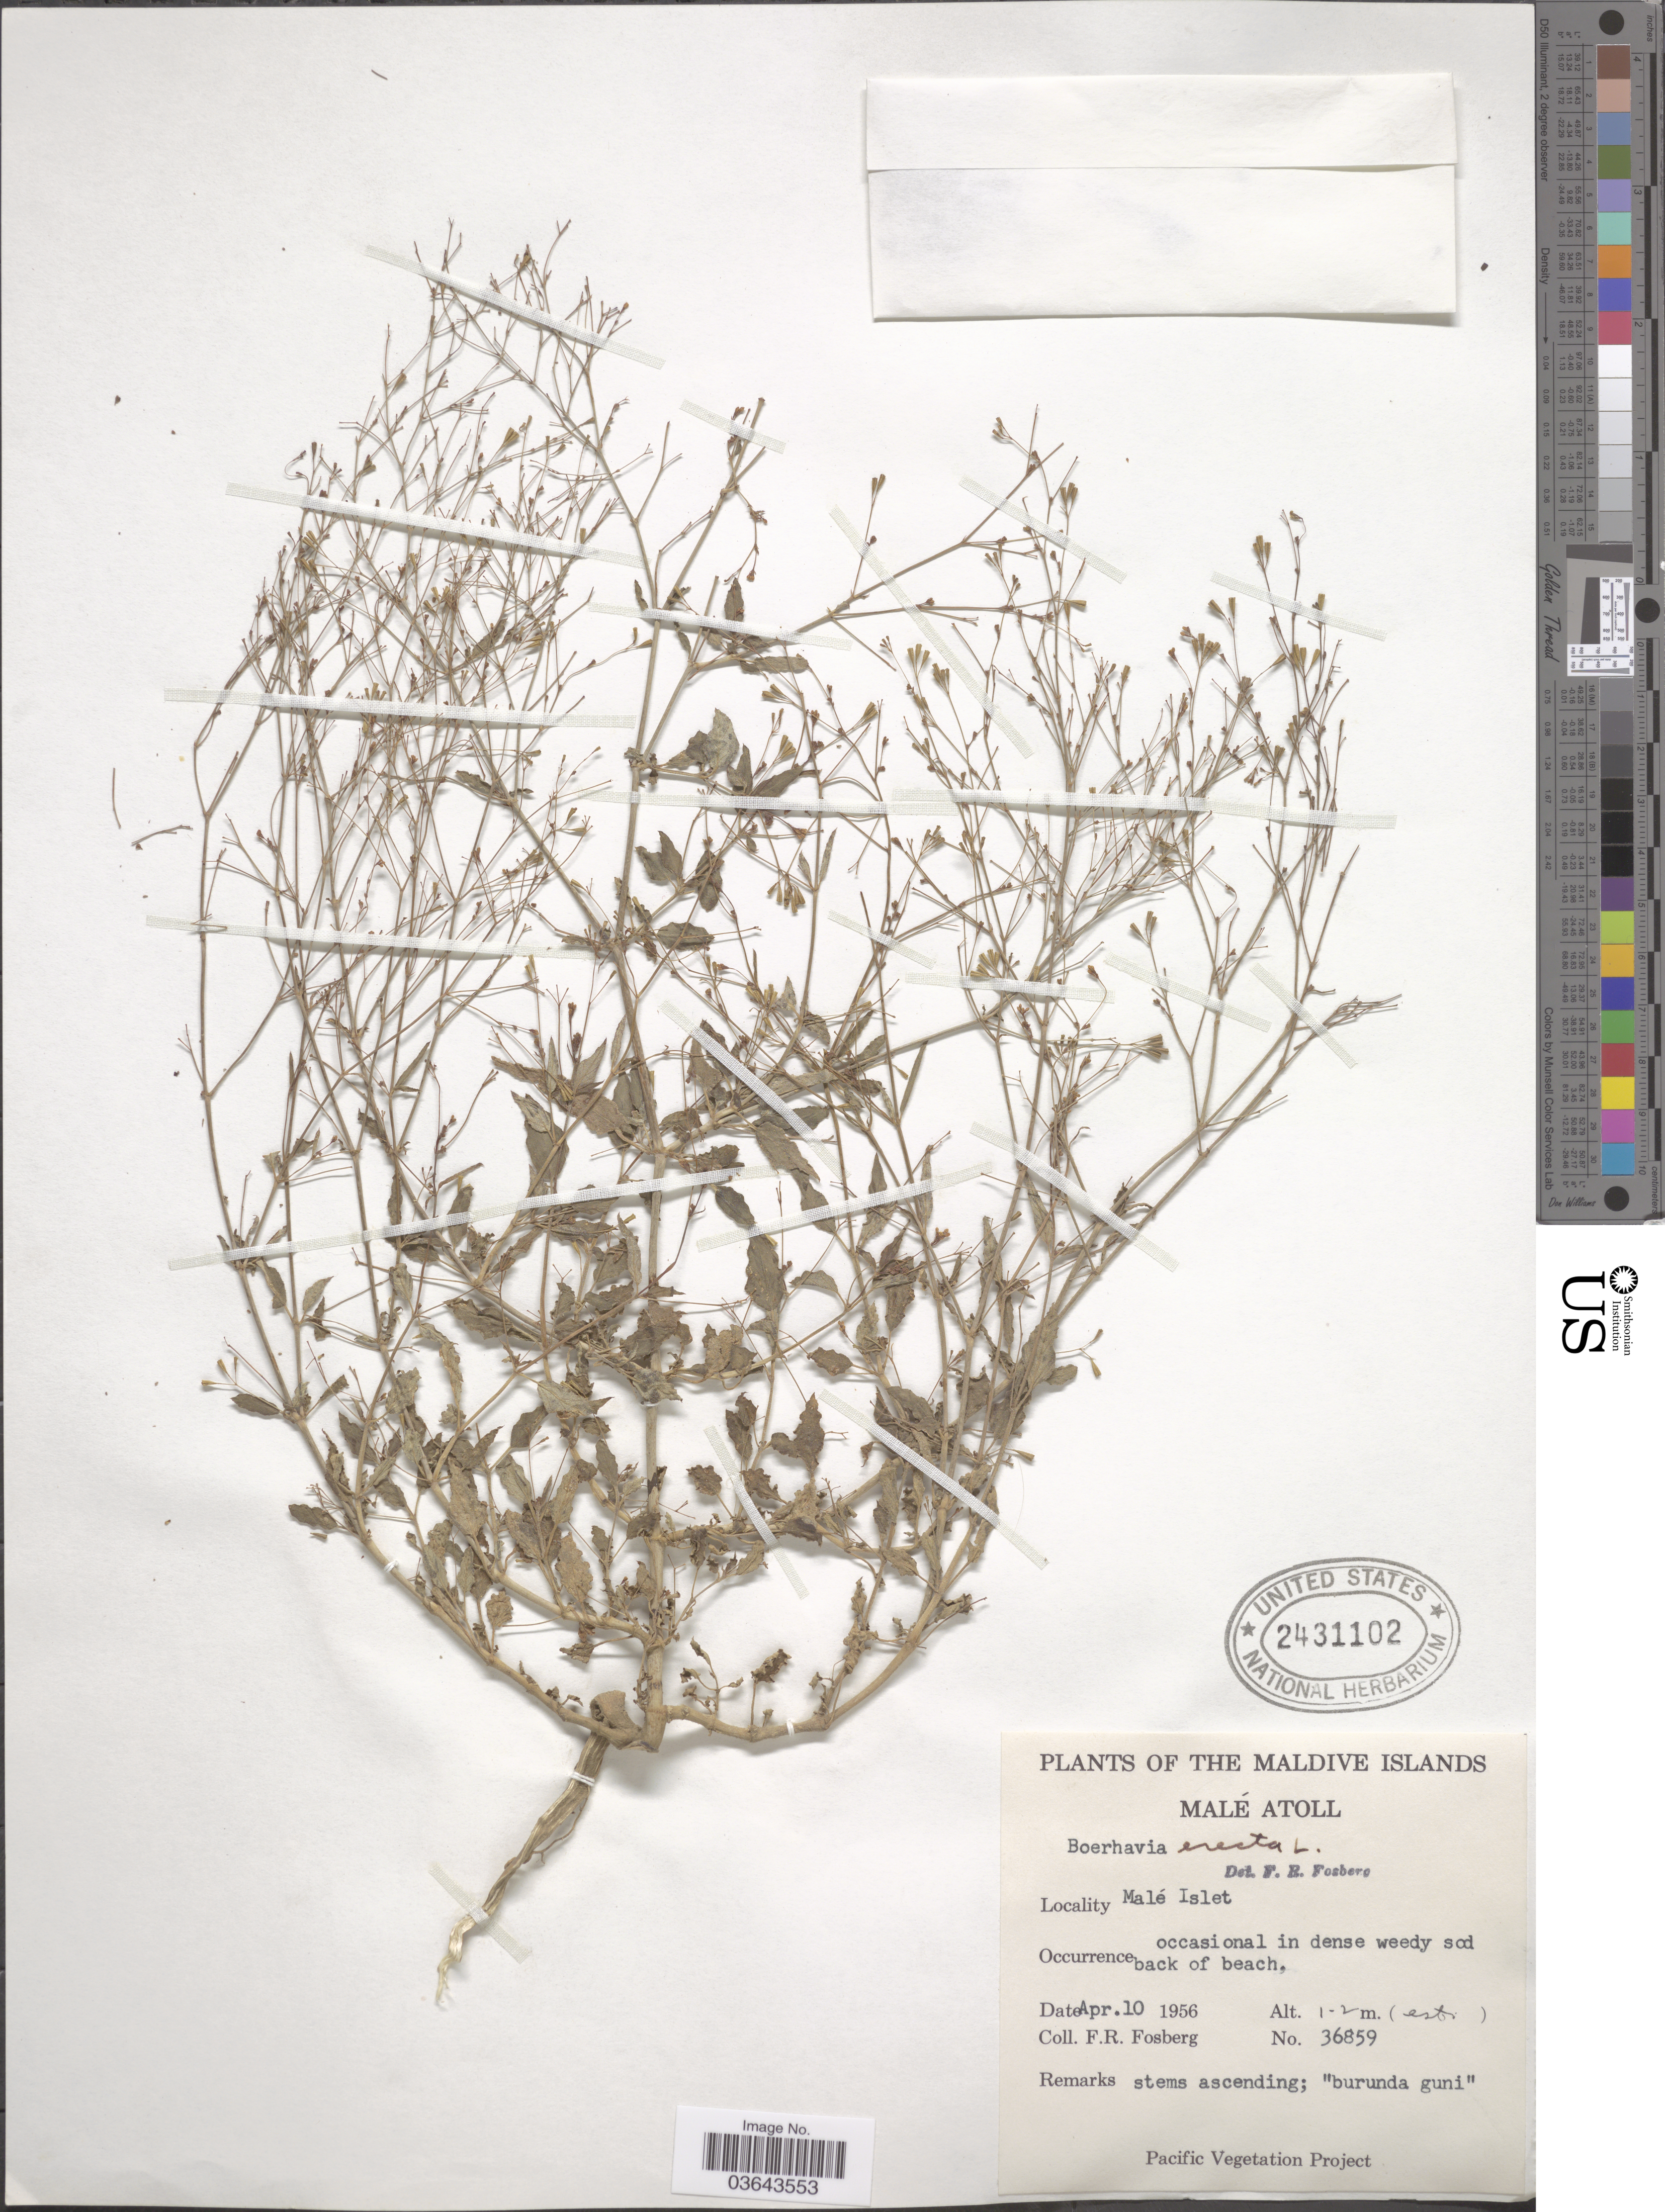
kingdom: Plantae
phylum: Tracheophyta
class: Magnoliopsida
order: Caryophyllales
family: Nyctaginaceae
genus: Boerhavia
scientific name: Boerhavia erecta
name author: L.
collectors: F. R. Fosberg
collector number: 36859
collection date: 1956-04-10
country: Maldive Islands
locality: Malé Atoll. Malé Islet.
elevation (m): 1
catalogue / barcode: US 2431102